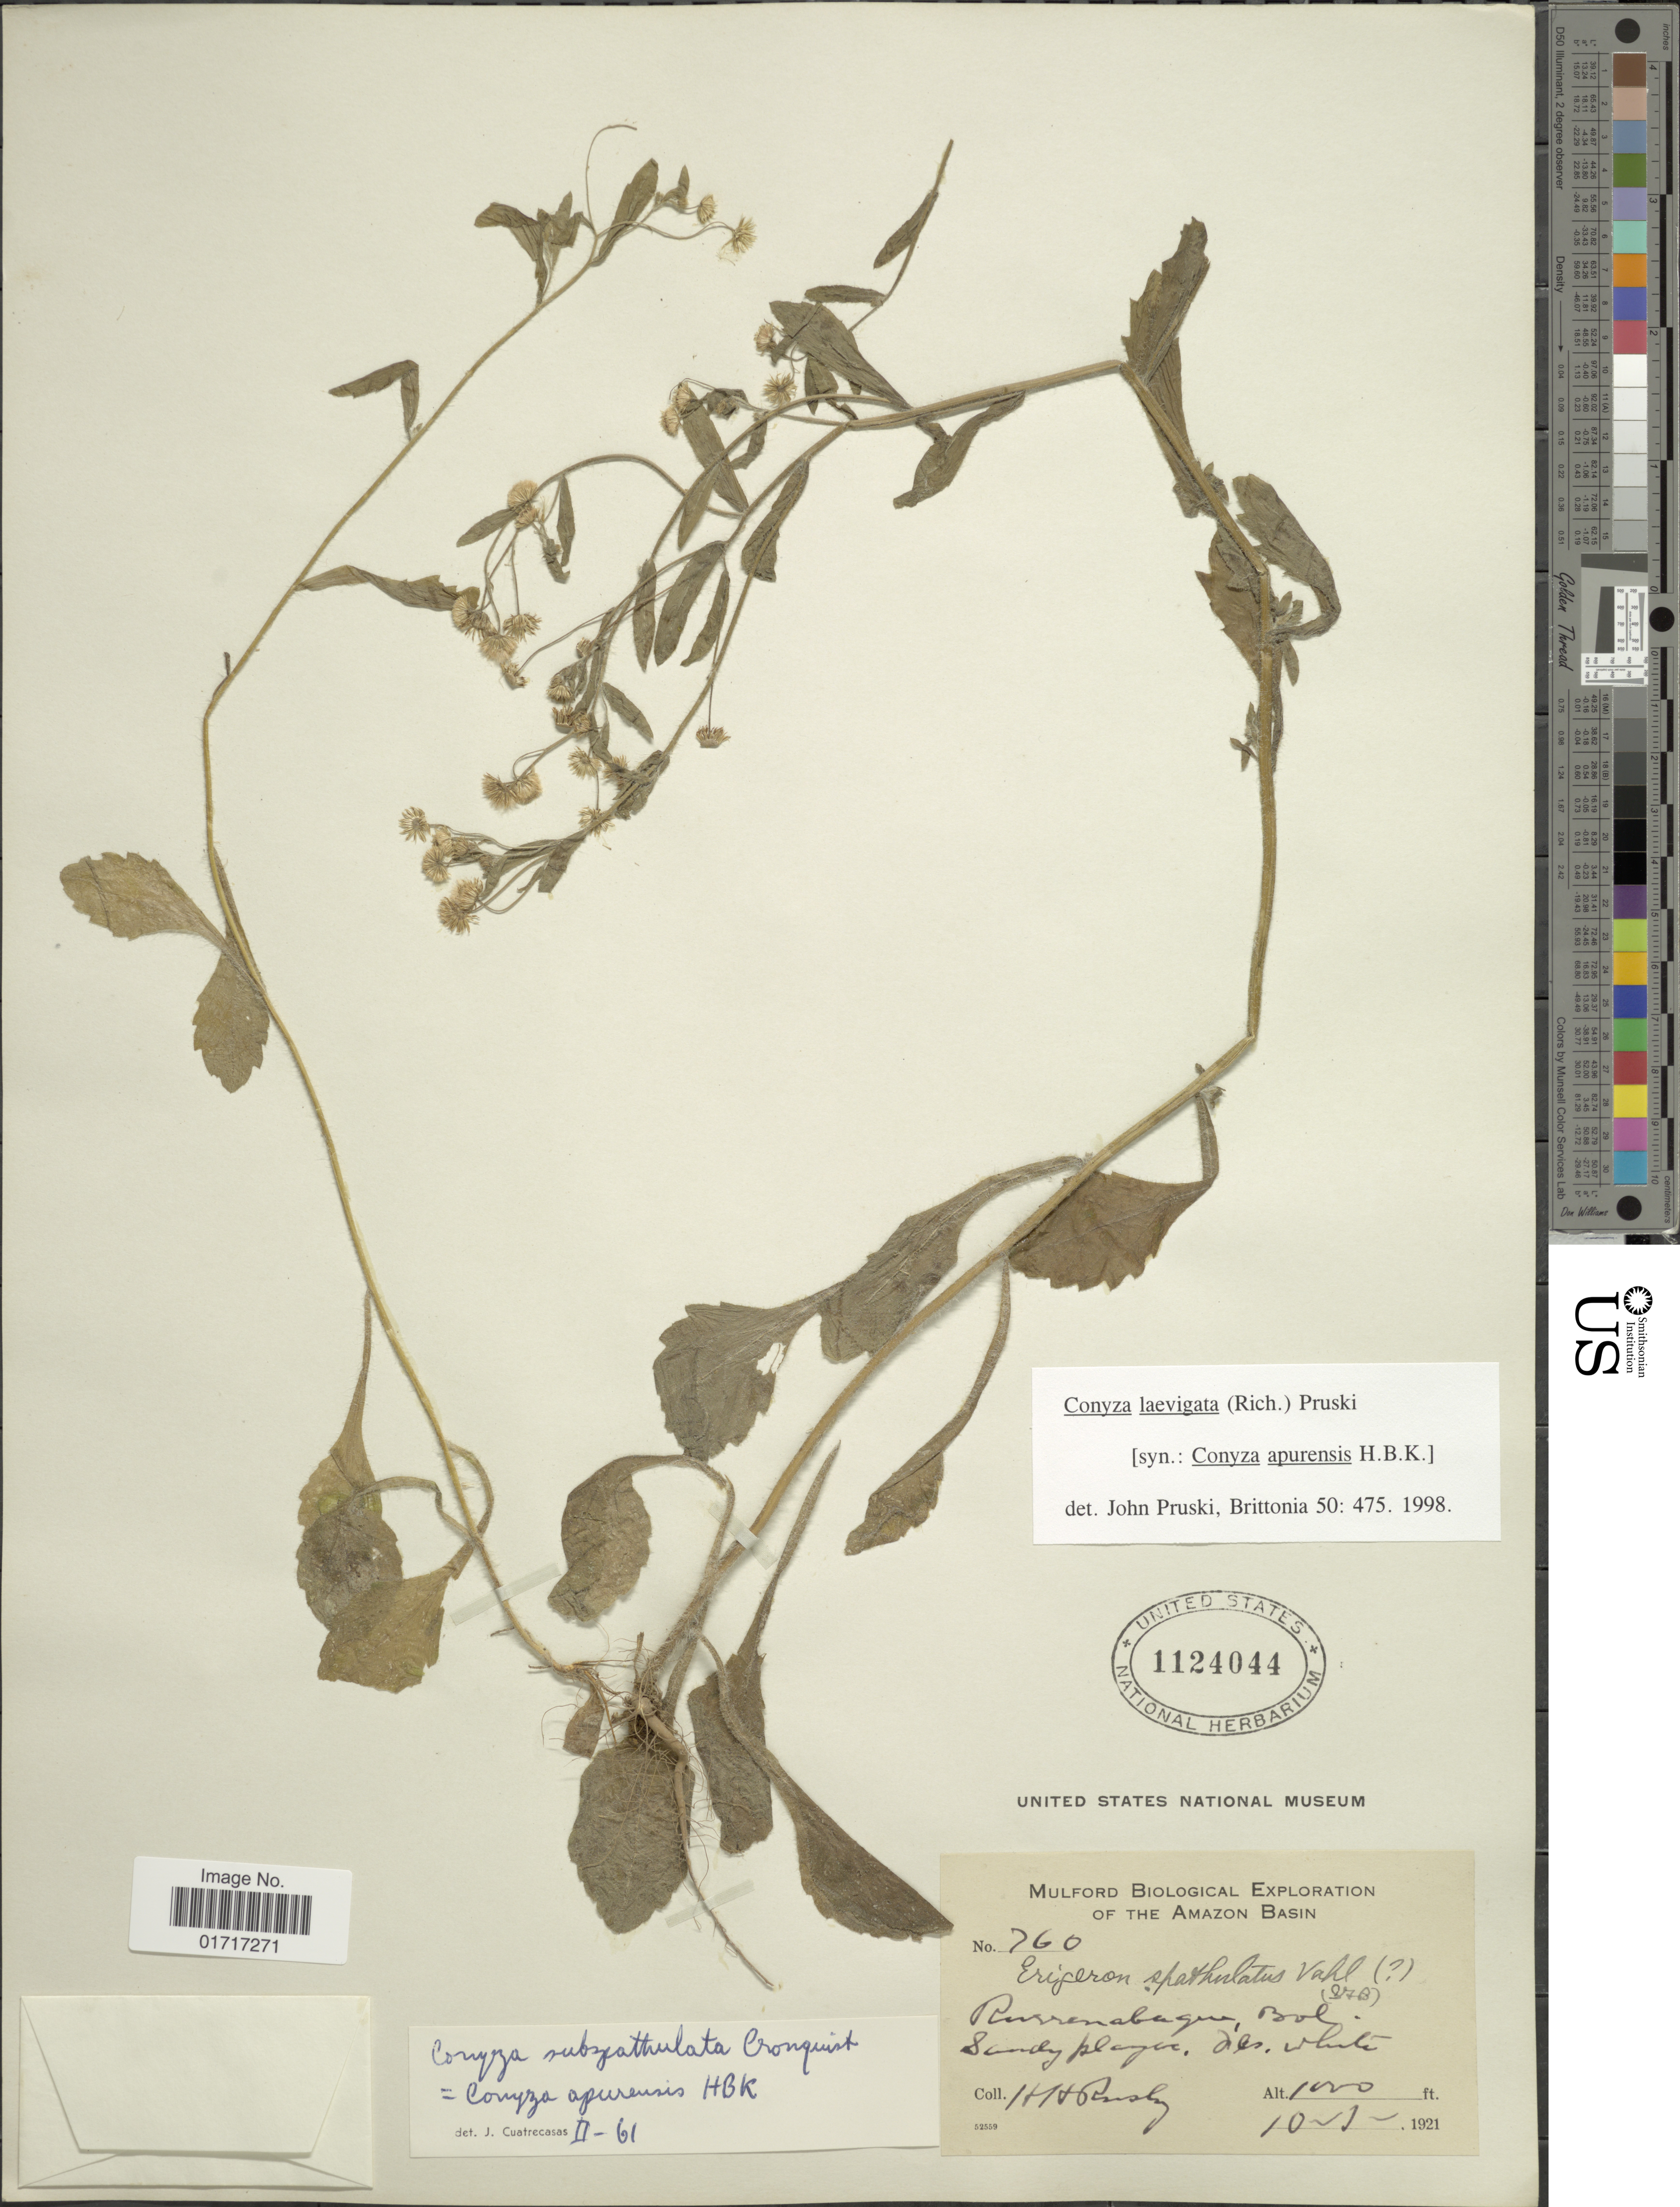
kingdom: Plantae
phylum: Tracheophyta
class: Magnoliopsida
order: Asterales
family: Asteraceae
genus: Conyza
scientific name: Conyza laevigata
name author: (Rich.) Pruski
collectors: H. H. Rusby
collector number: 760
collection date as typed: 10-1-1921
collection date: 1921-10-01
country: Bolivia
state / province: Beni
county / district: José Ballivián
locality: Rurrenabaque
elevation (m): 305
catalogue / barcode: US 1124044